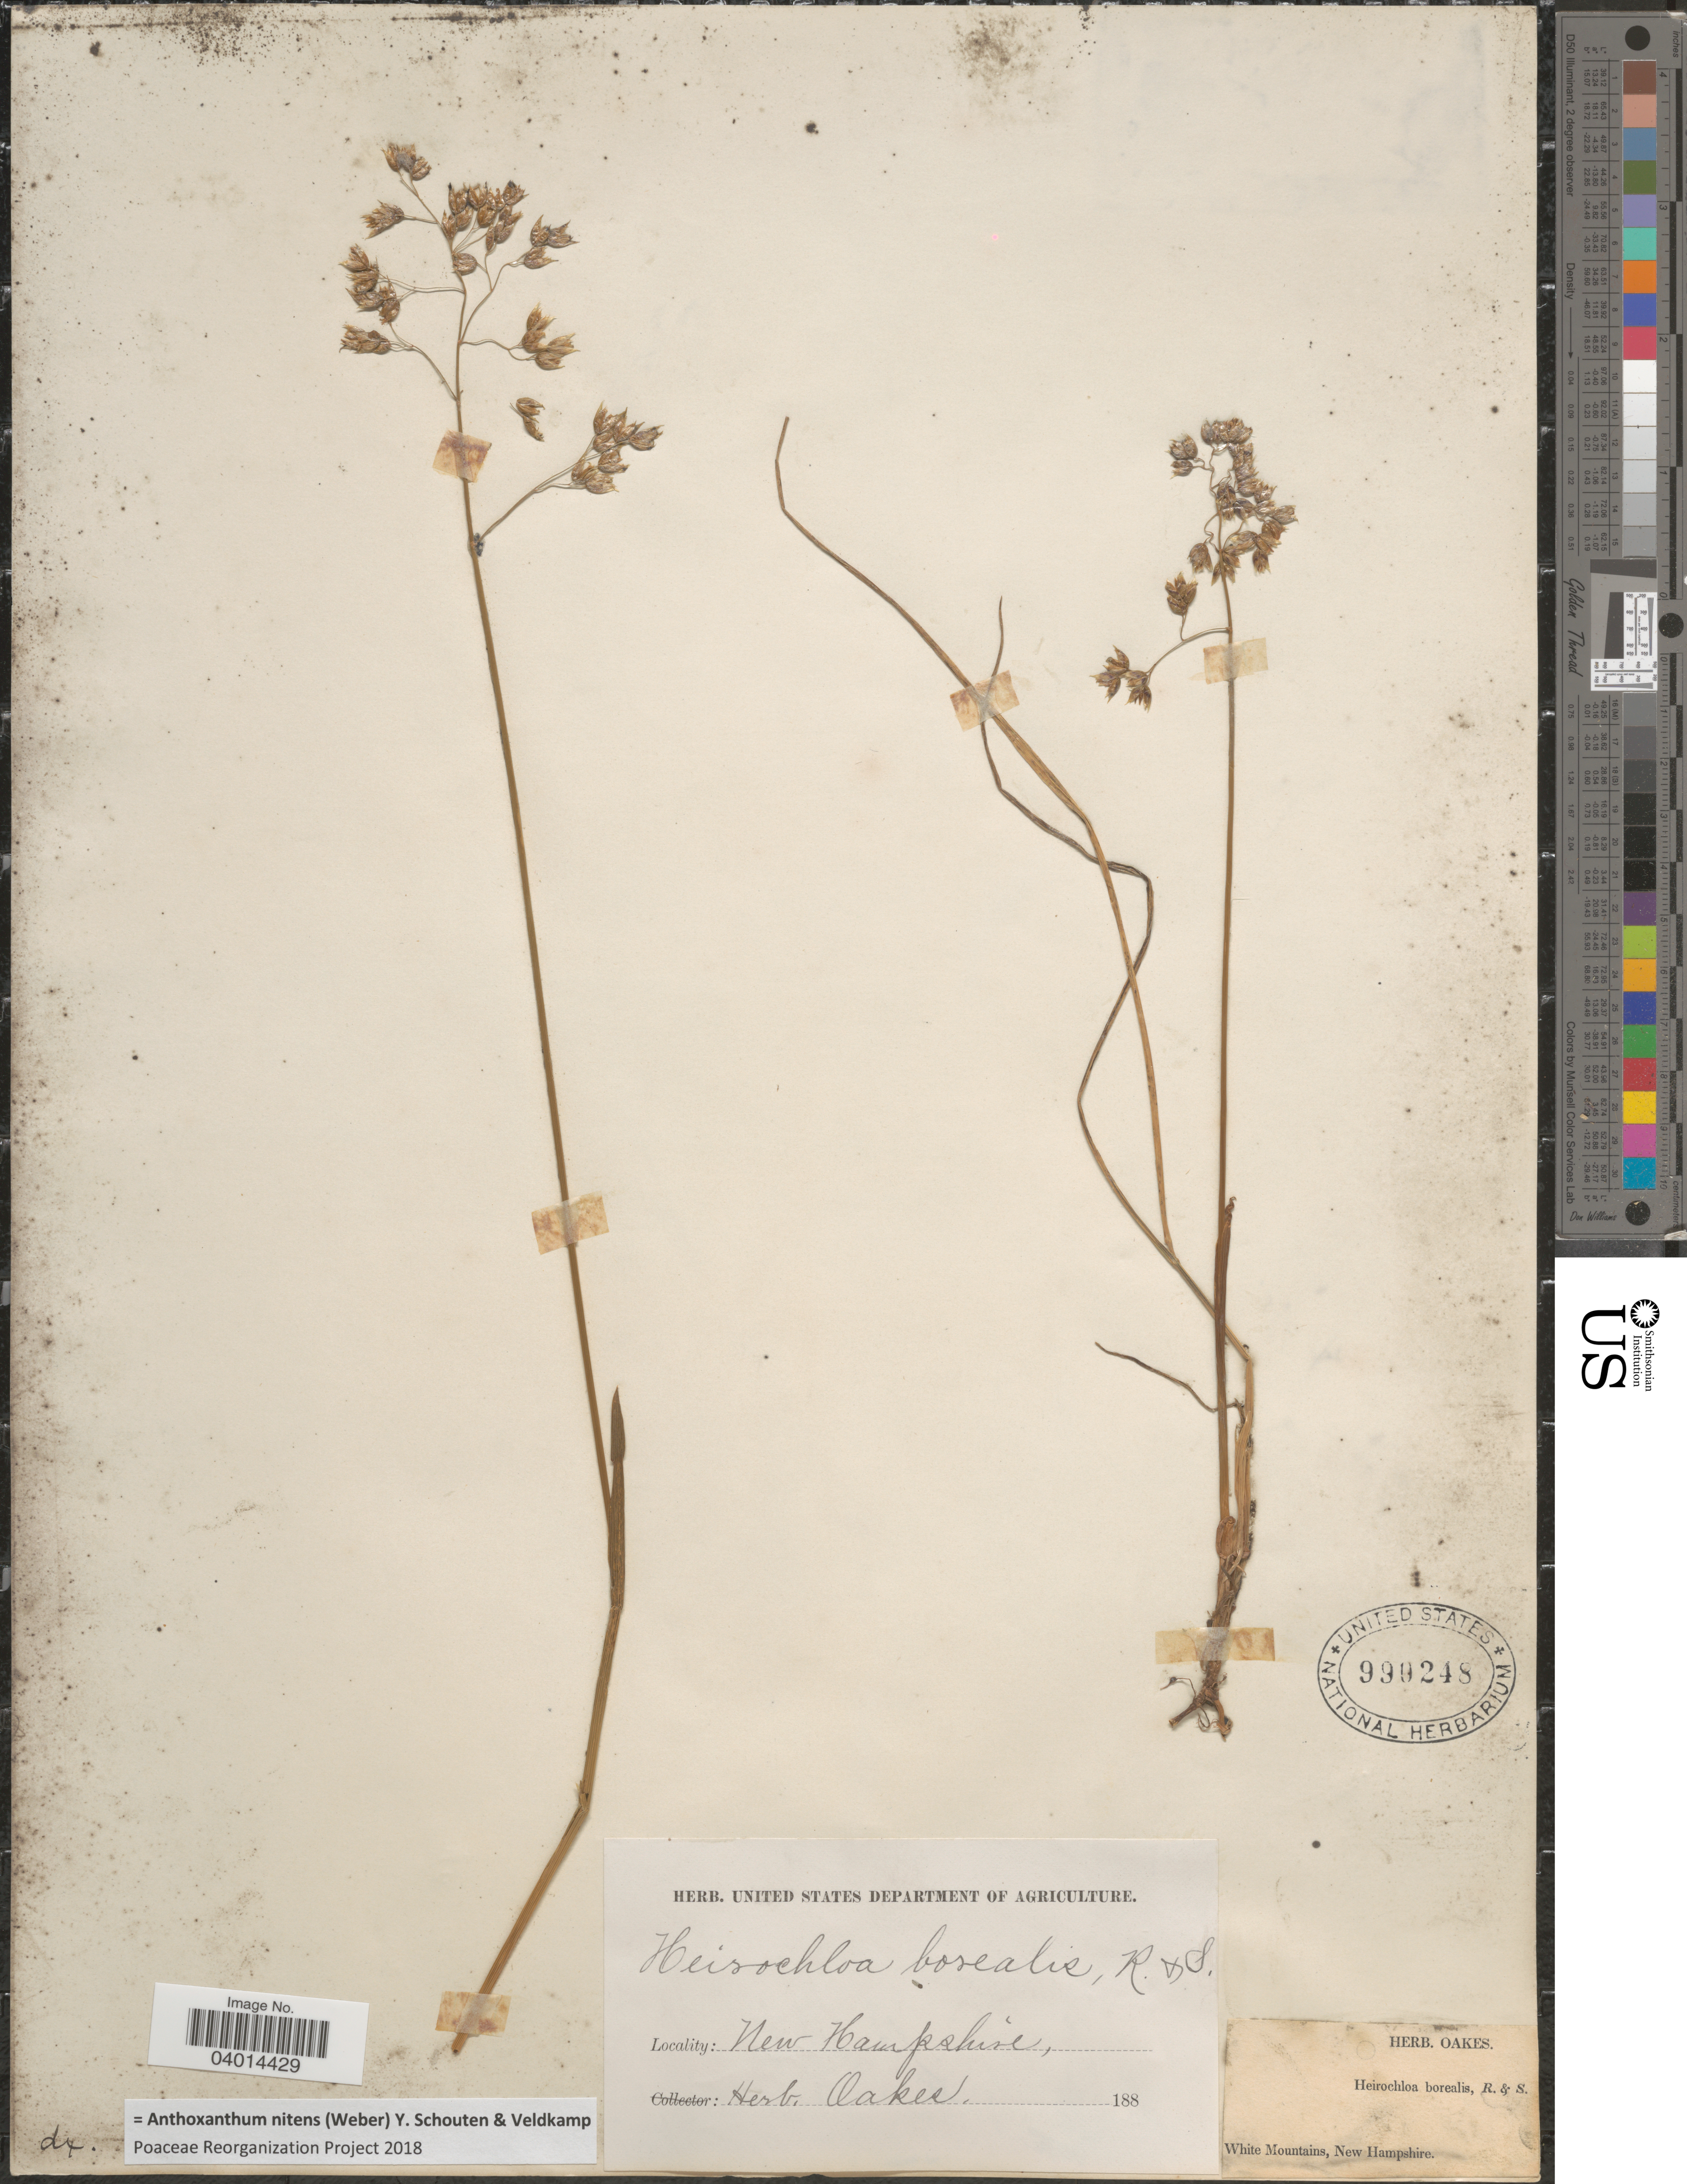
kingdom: Plantae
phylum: Tracheophyta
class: Liliopsida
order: Poales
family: Poaceae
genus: Anthoxanthum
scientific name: Anthoxanthum nitens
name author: (G.H. Weber) R.T.A. Schouten & Veldkamp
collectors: ex herb. Oakes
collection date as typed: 188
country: United States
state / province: New Hampshire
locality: White Mountains.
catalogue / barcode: US 990248